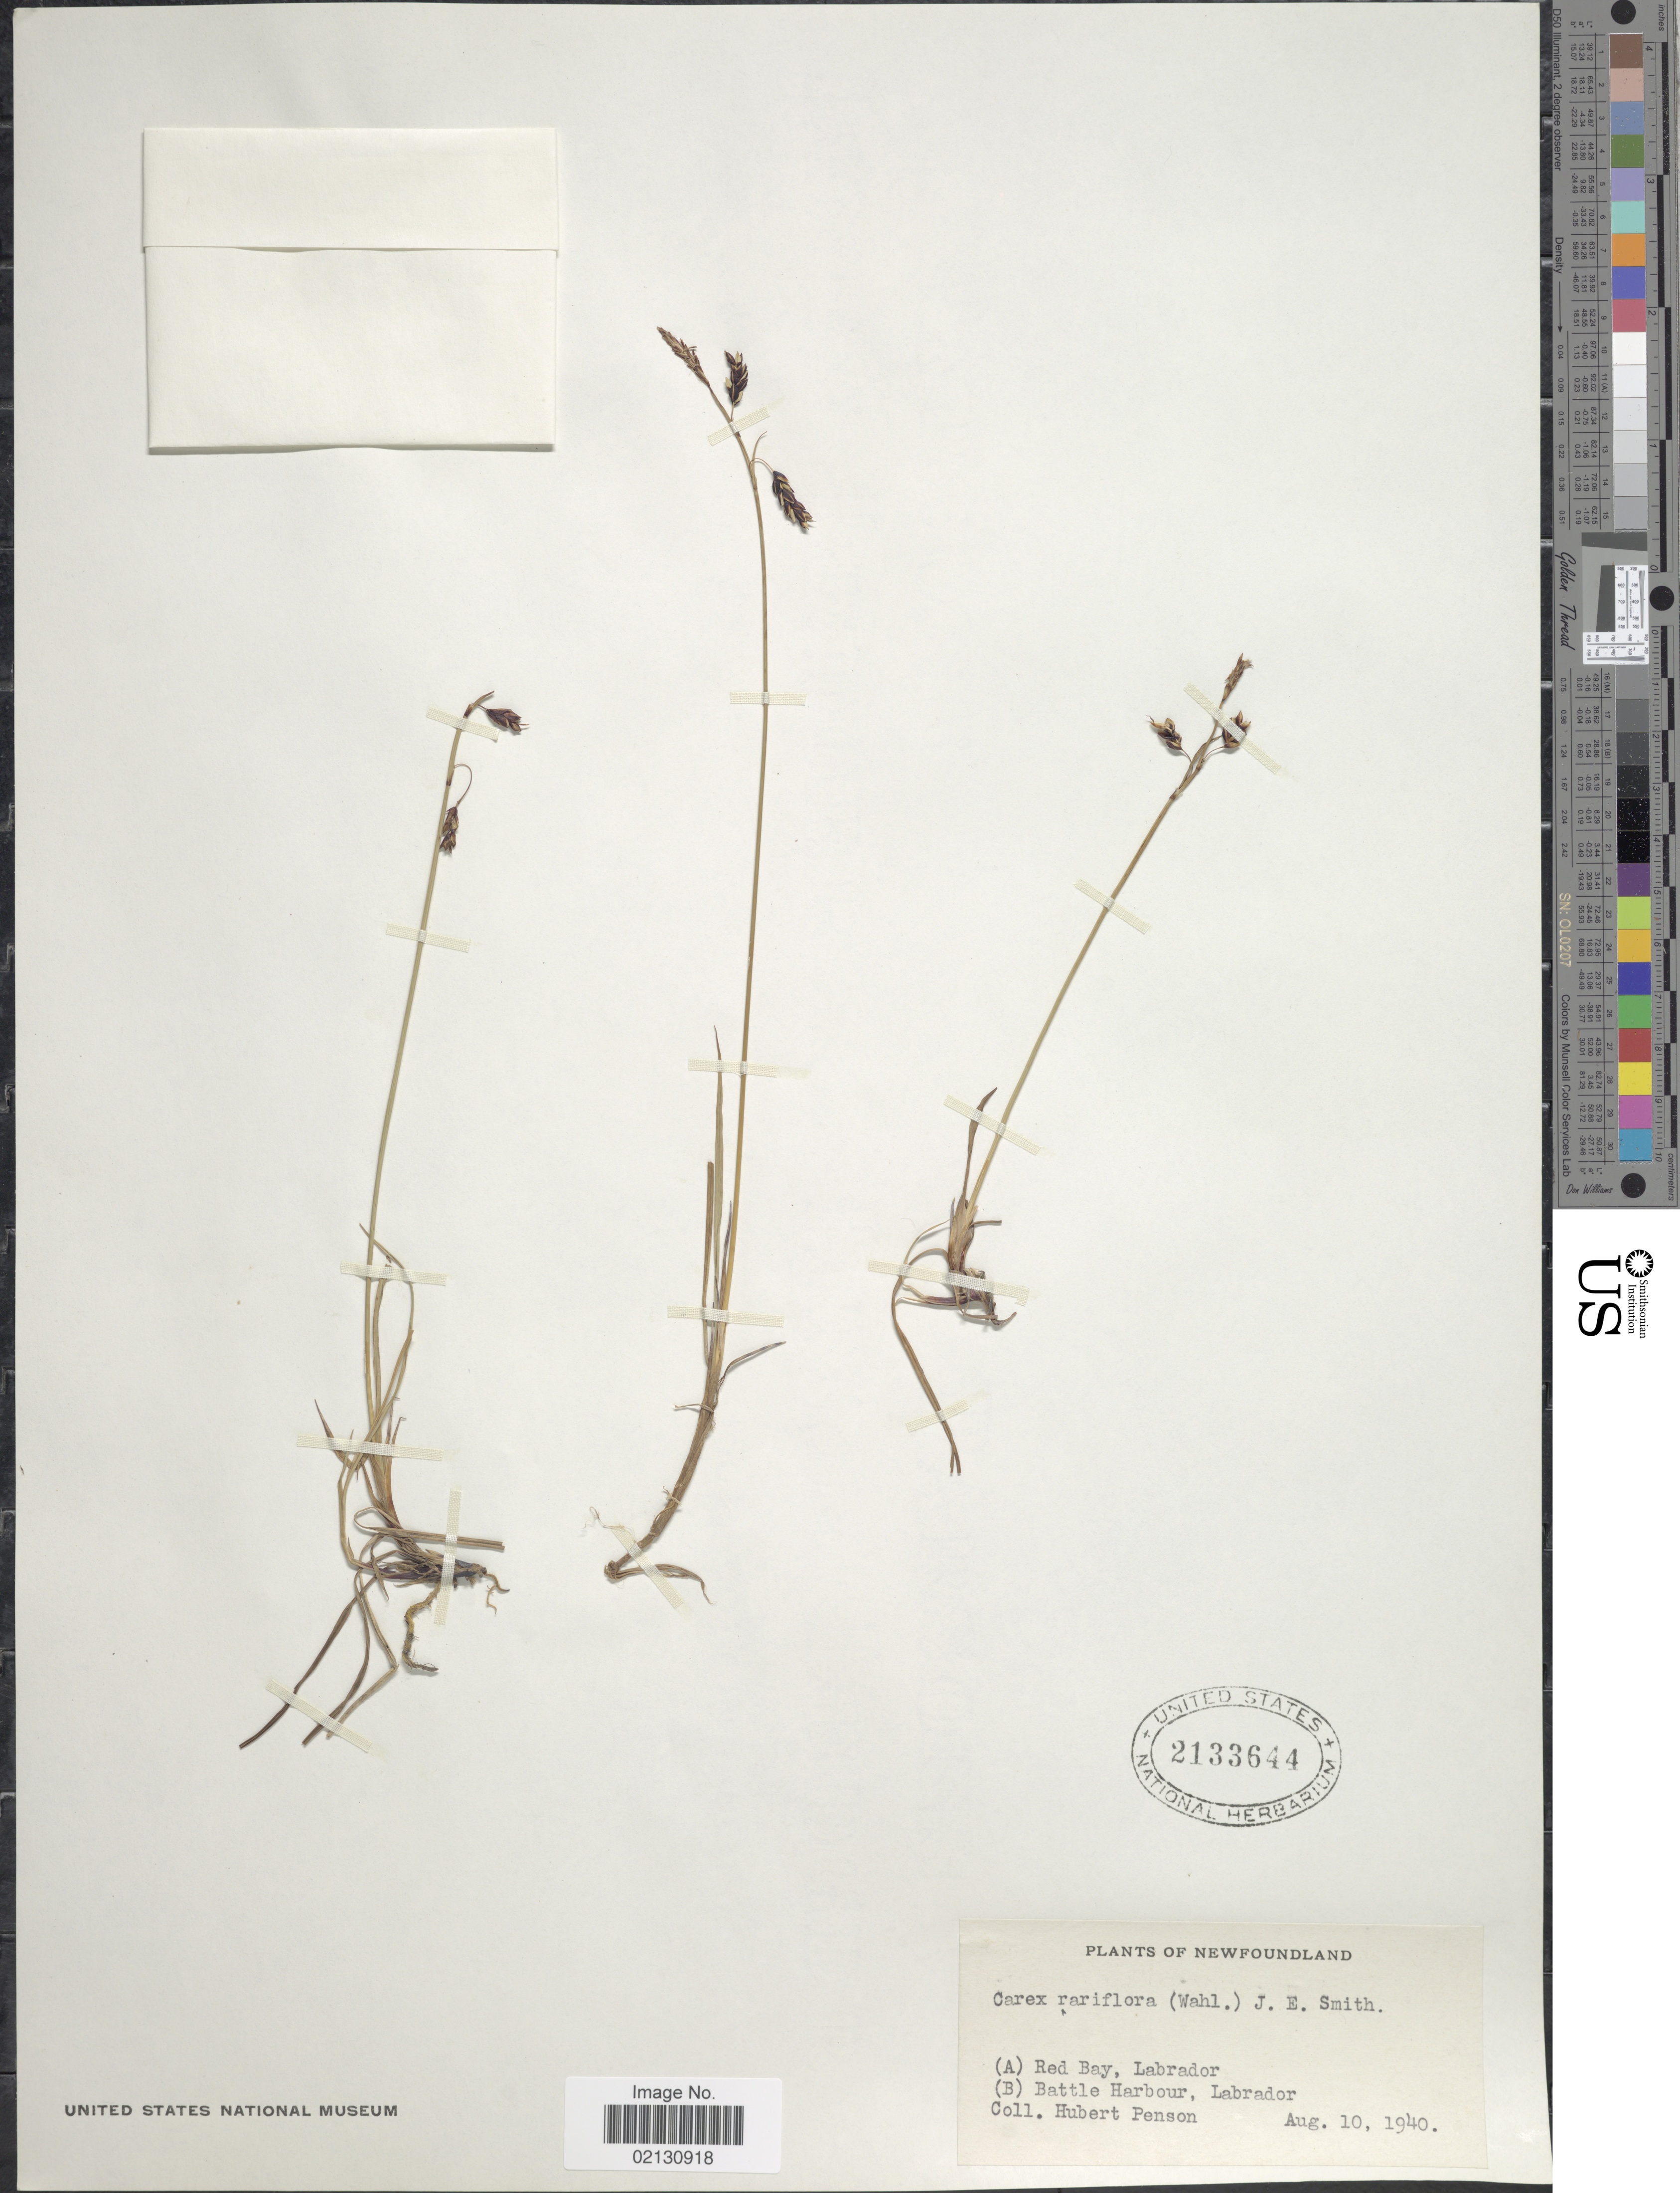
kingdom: Plantae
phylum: Tracheophyta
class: Liliopsida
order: Poales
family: Cyperaceae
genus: Carex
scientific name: Carex rariflora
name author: (Wahlenb.) Sm.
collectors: H. Penson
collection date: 1940-08-10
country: Canada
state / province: Newfoundland and Labrador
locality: (A) Red Bay, Labrador (B) Battle Harbour, Labrador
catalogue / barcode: US 2133644